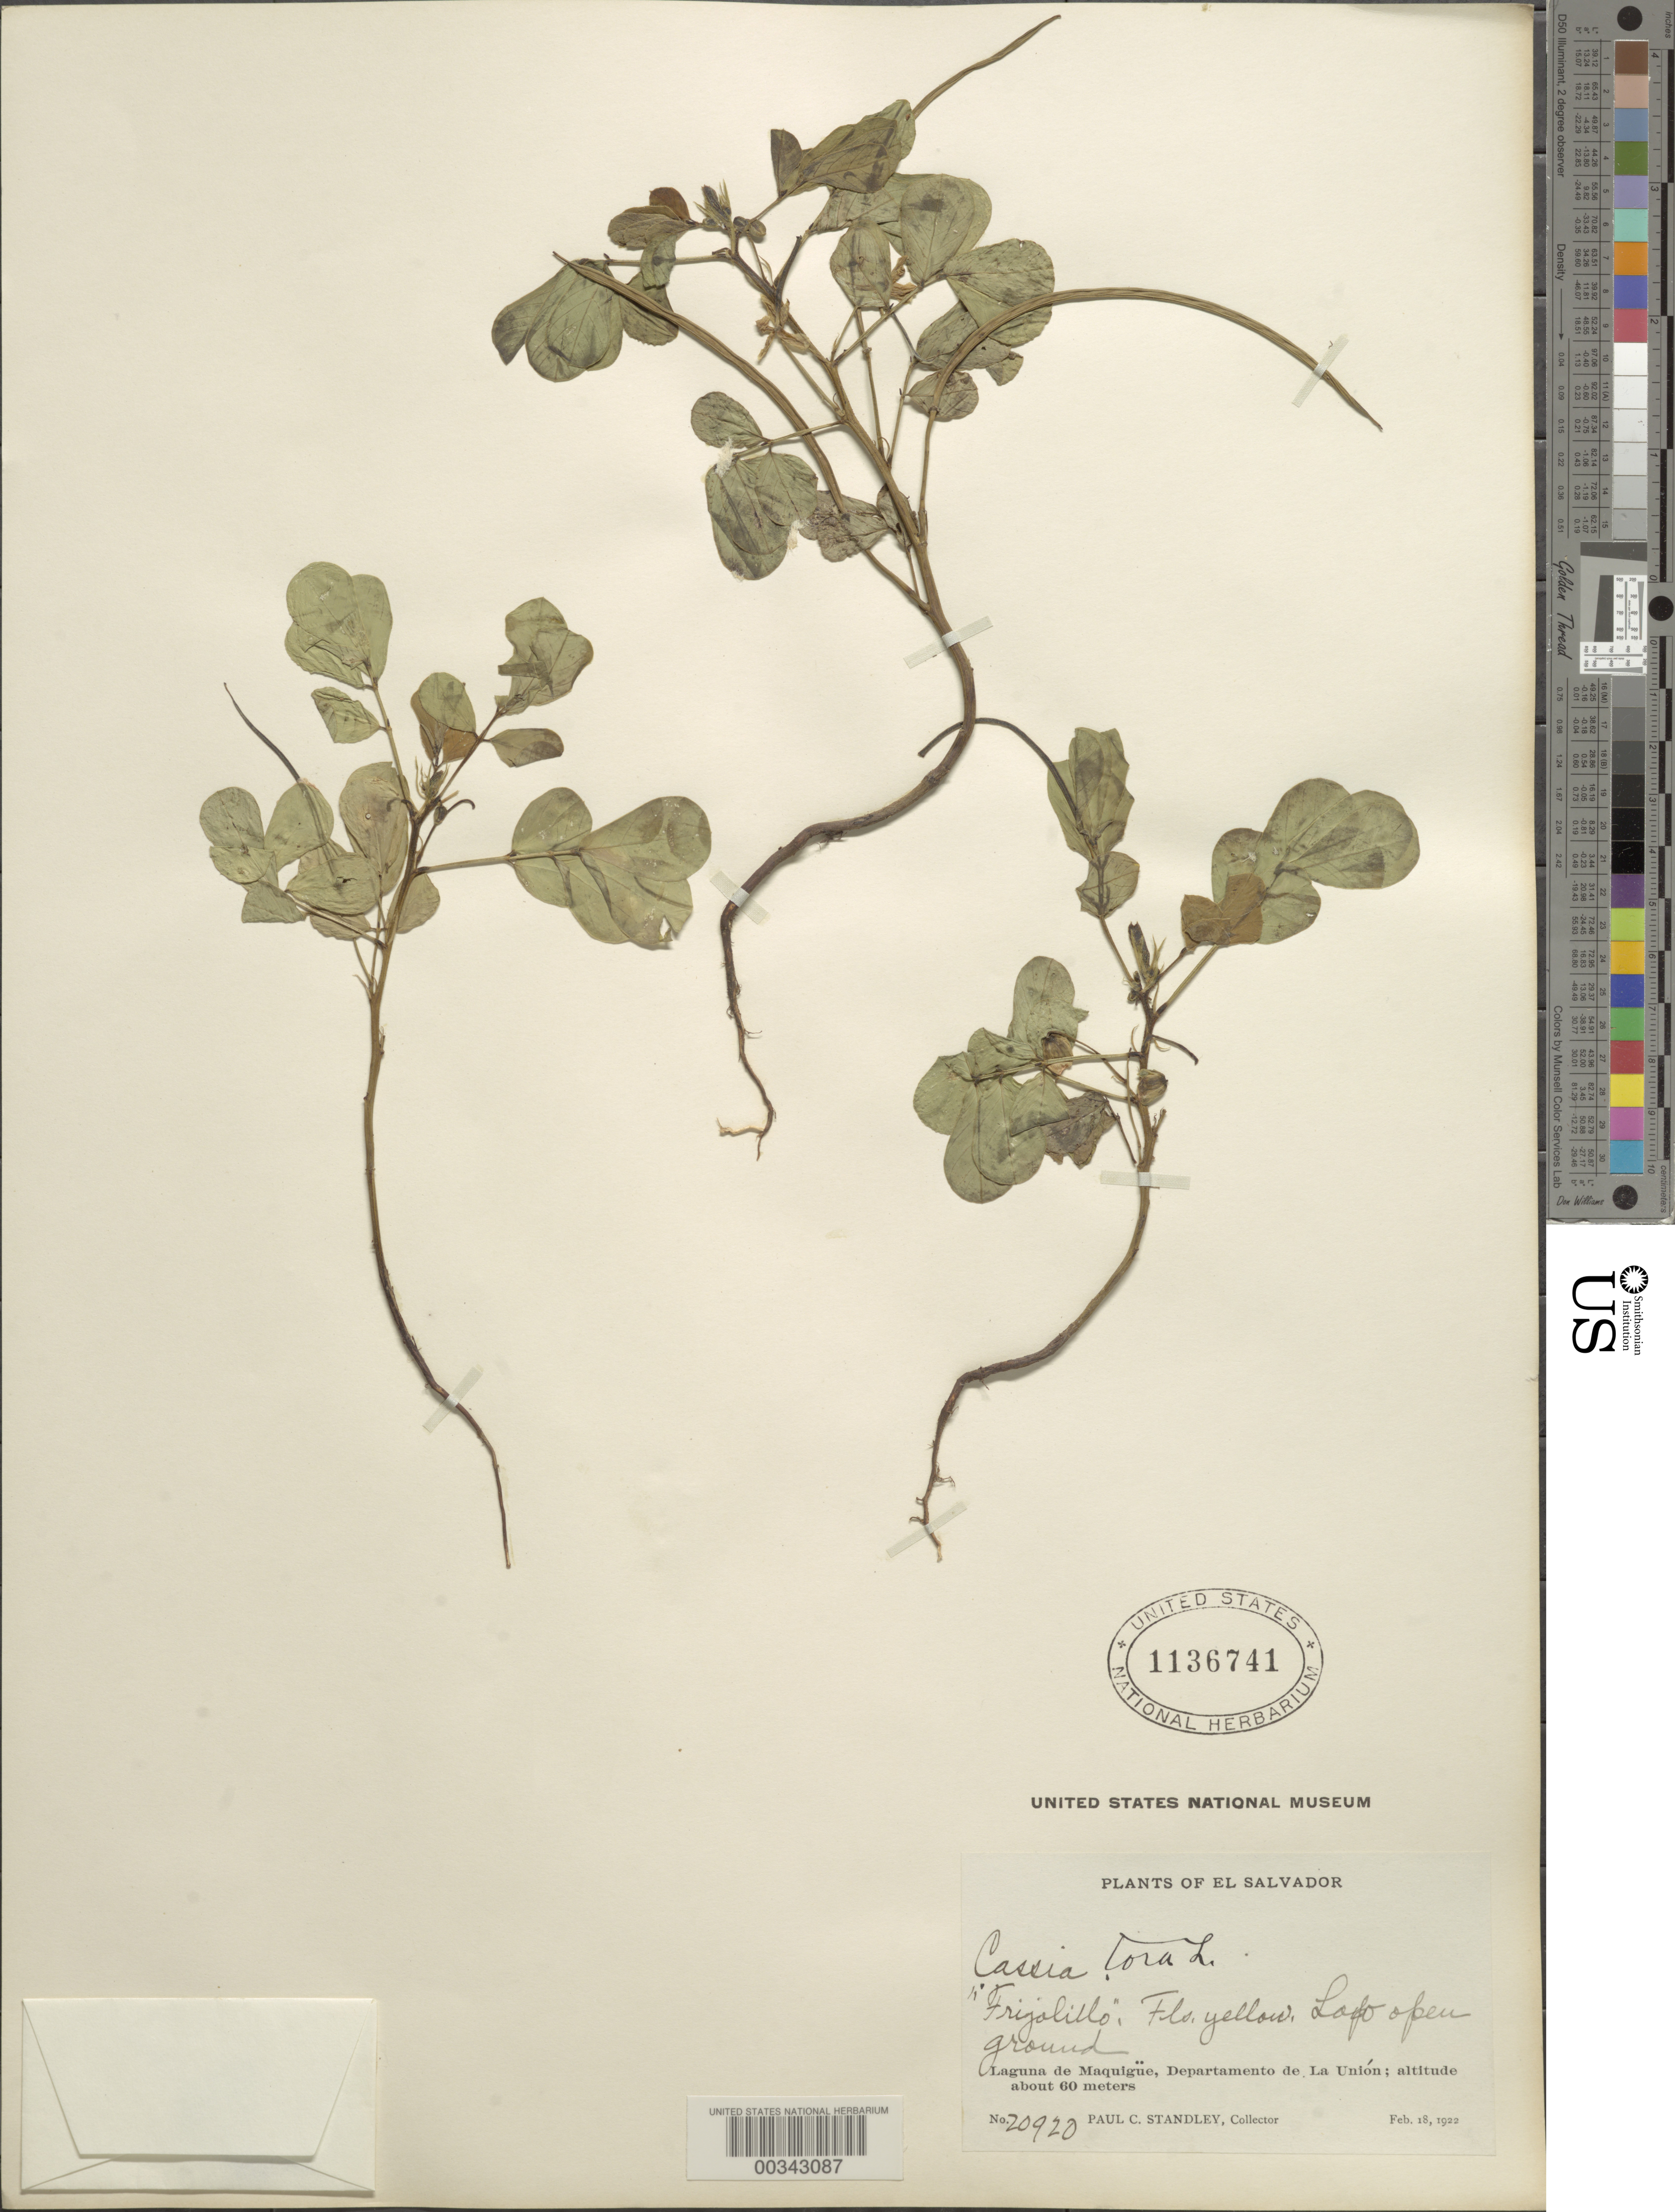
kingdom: Plantae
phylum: Tracheophyta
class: Magnoliopsida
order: Fabales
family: Fabaceae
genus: Senna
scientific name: Senna obtusifolia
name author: (L.) H.S. Irwin & Barneby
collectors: P. C. Standley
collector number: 20920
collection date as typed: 18 Feb 1922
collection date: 1922-02-18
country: El Salvador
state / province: La Unión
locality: Laguna de maquigue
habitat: Open ground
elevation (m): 60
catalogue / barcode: US 1136741